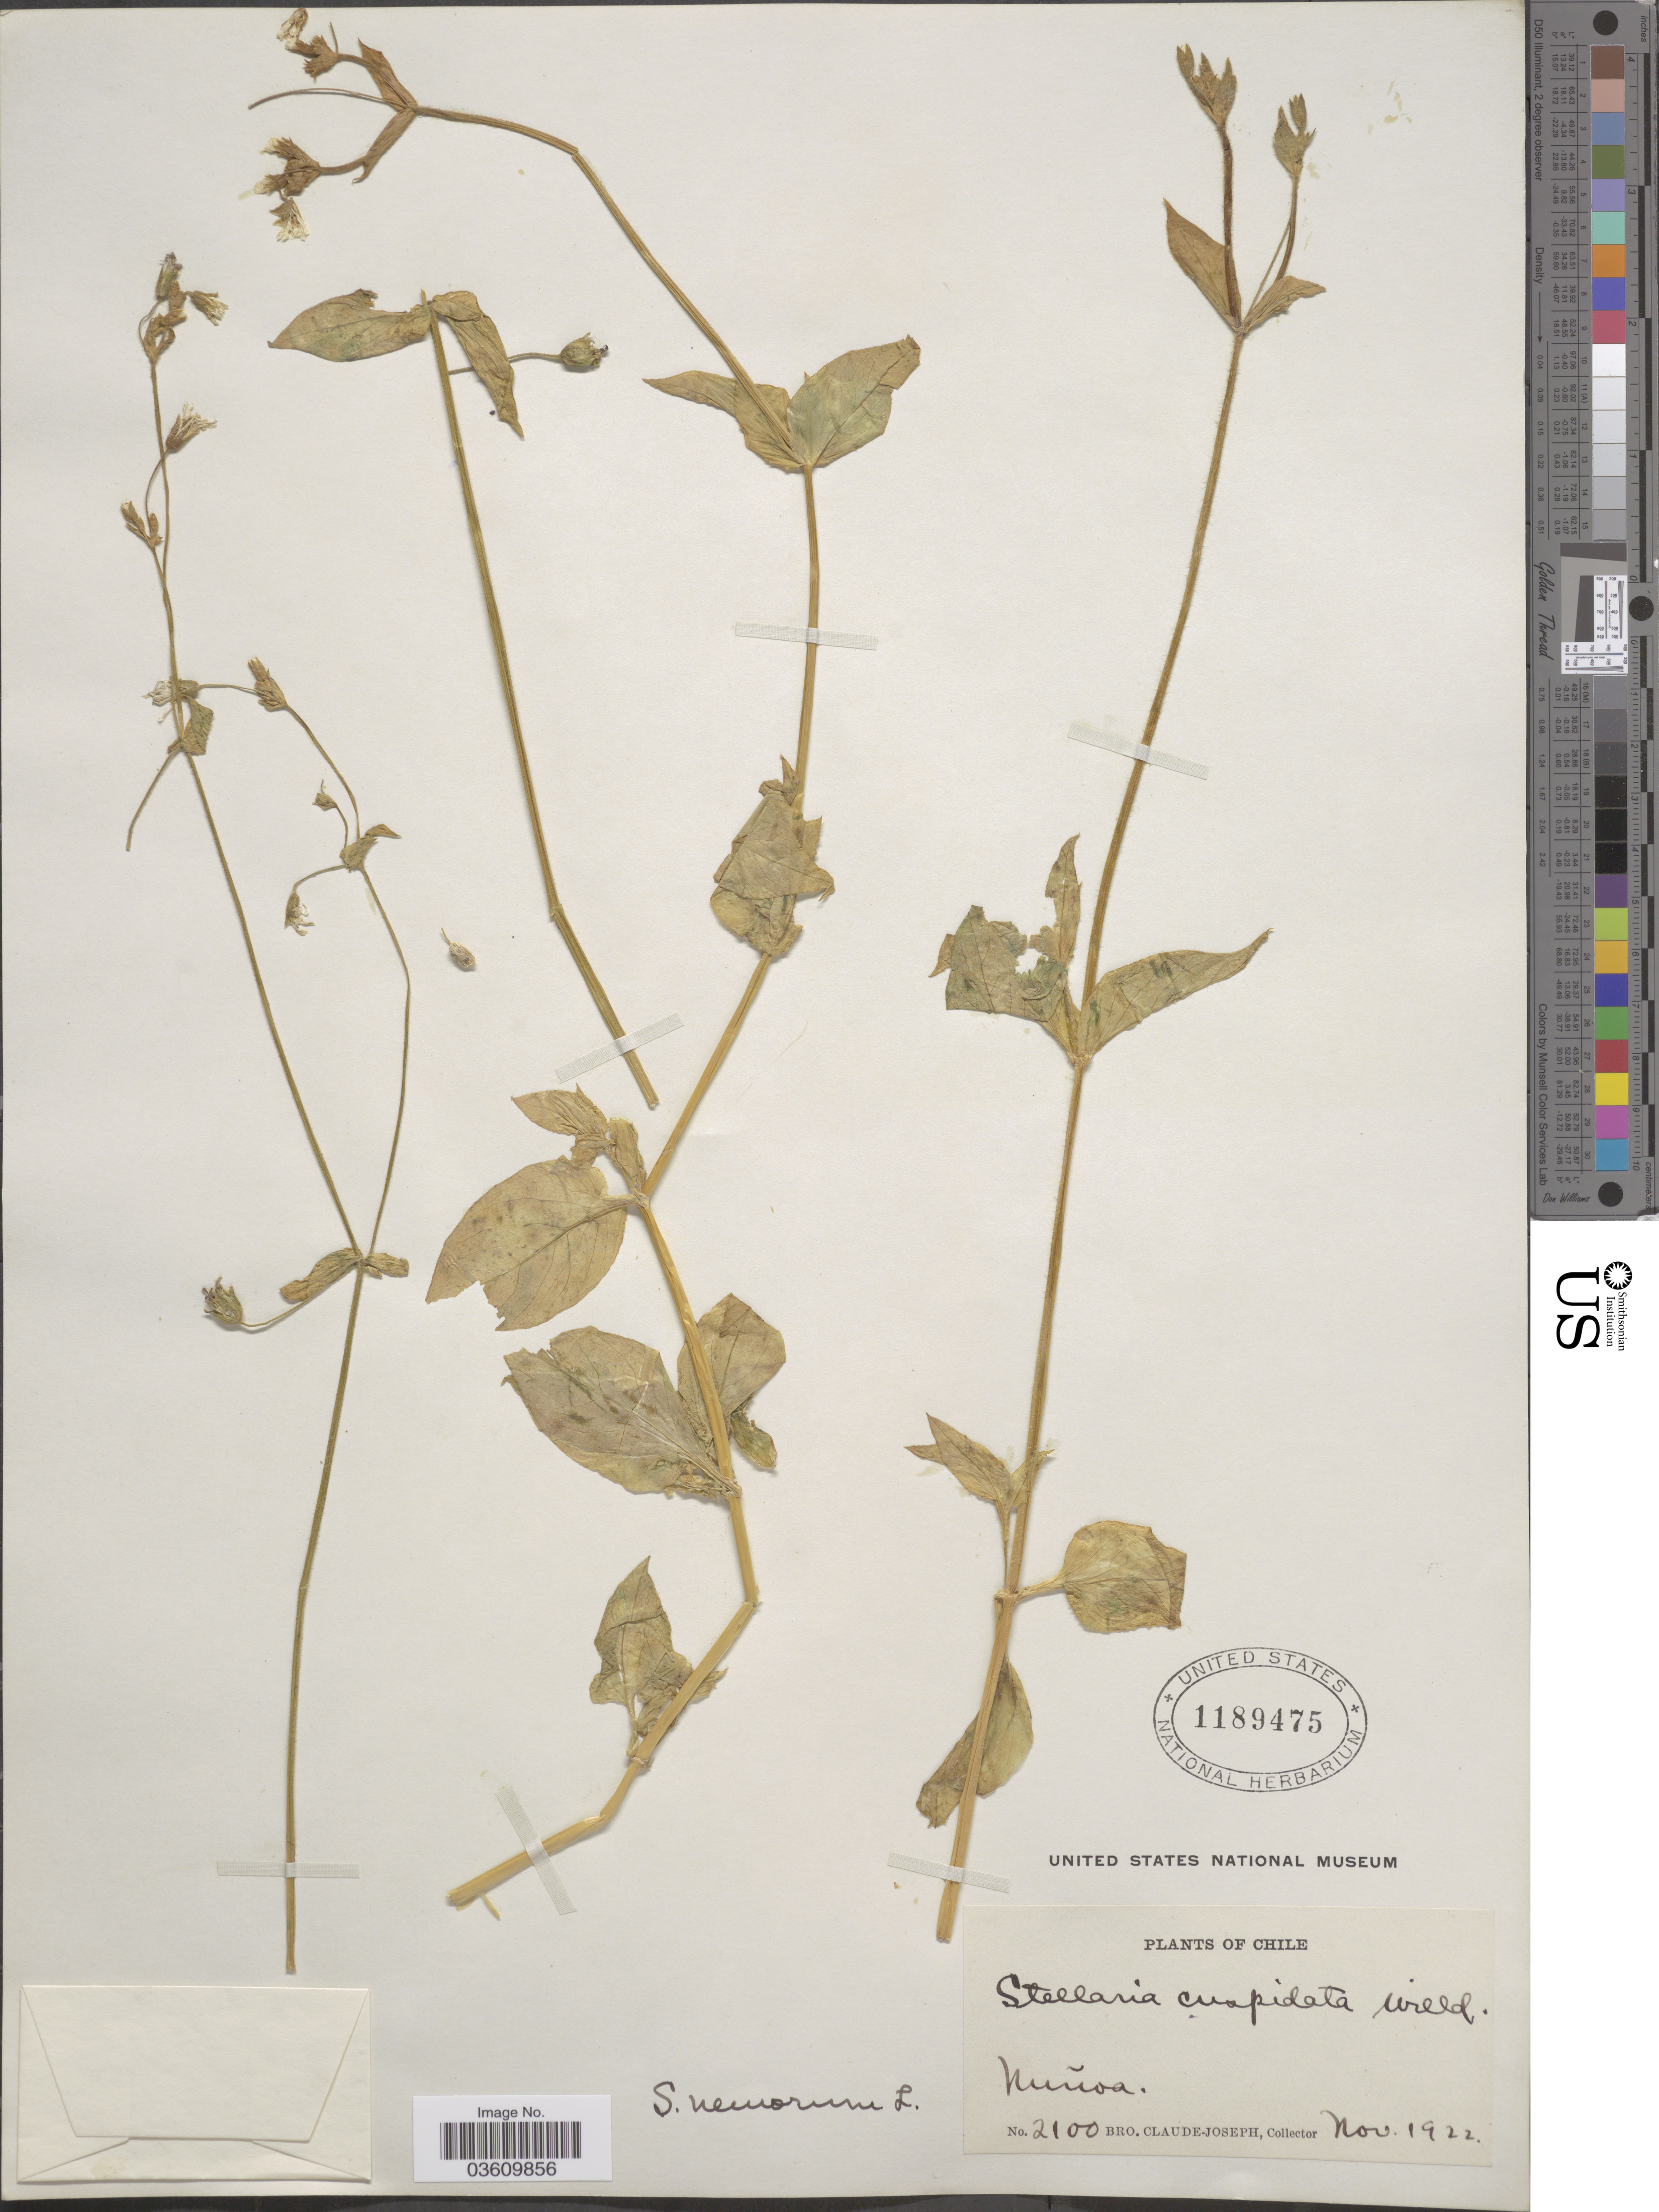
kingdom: Plantae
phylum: Tracheophyta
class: Magnoliopsida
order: Caryophyllales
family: Caryophyllaceae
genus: Stellaria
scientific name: Stellaria nemorum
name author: L.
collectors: Bro. Claude-Joseph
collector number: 2100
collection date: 1922-11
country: Chile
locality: Nuñoa.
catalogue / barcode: US 1189475